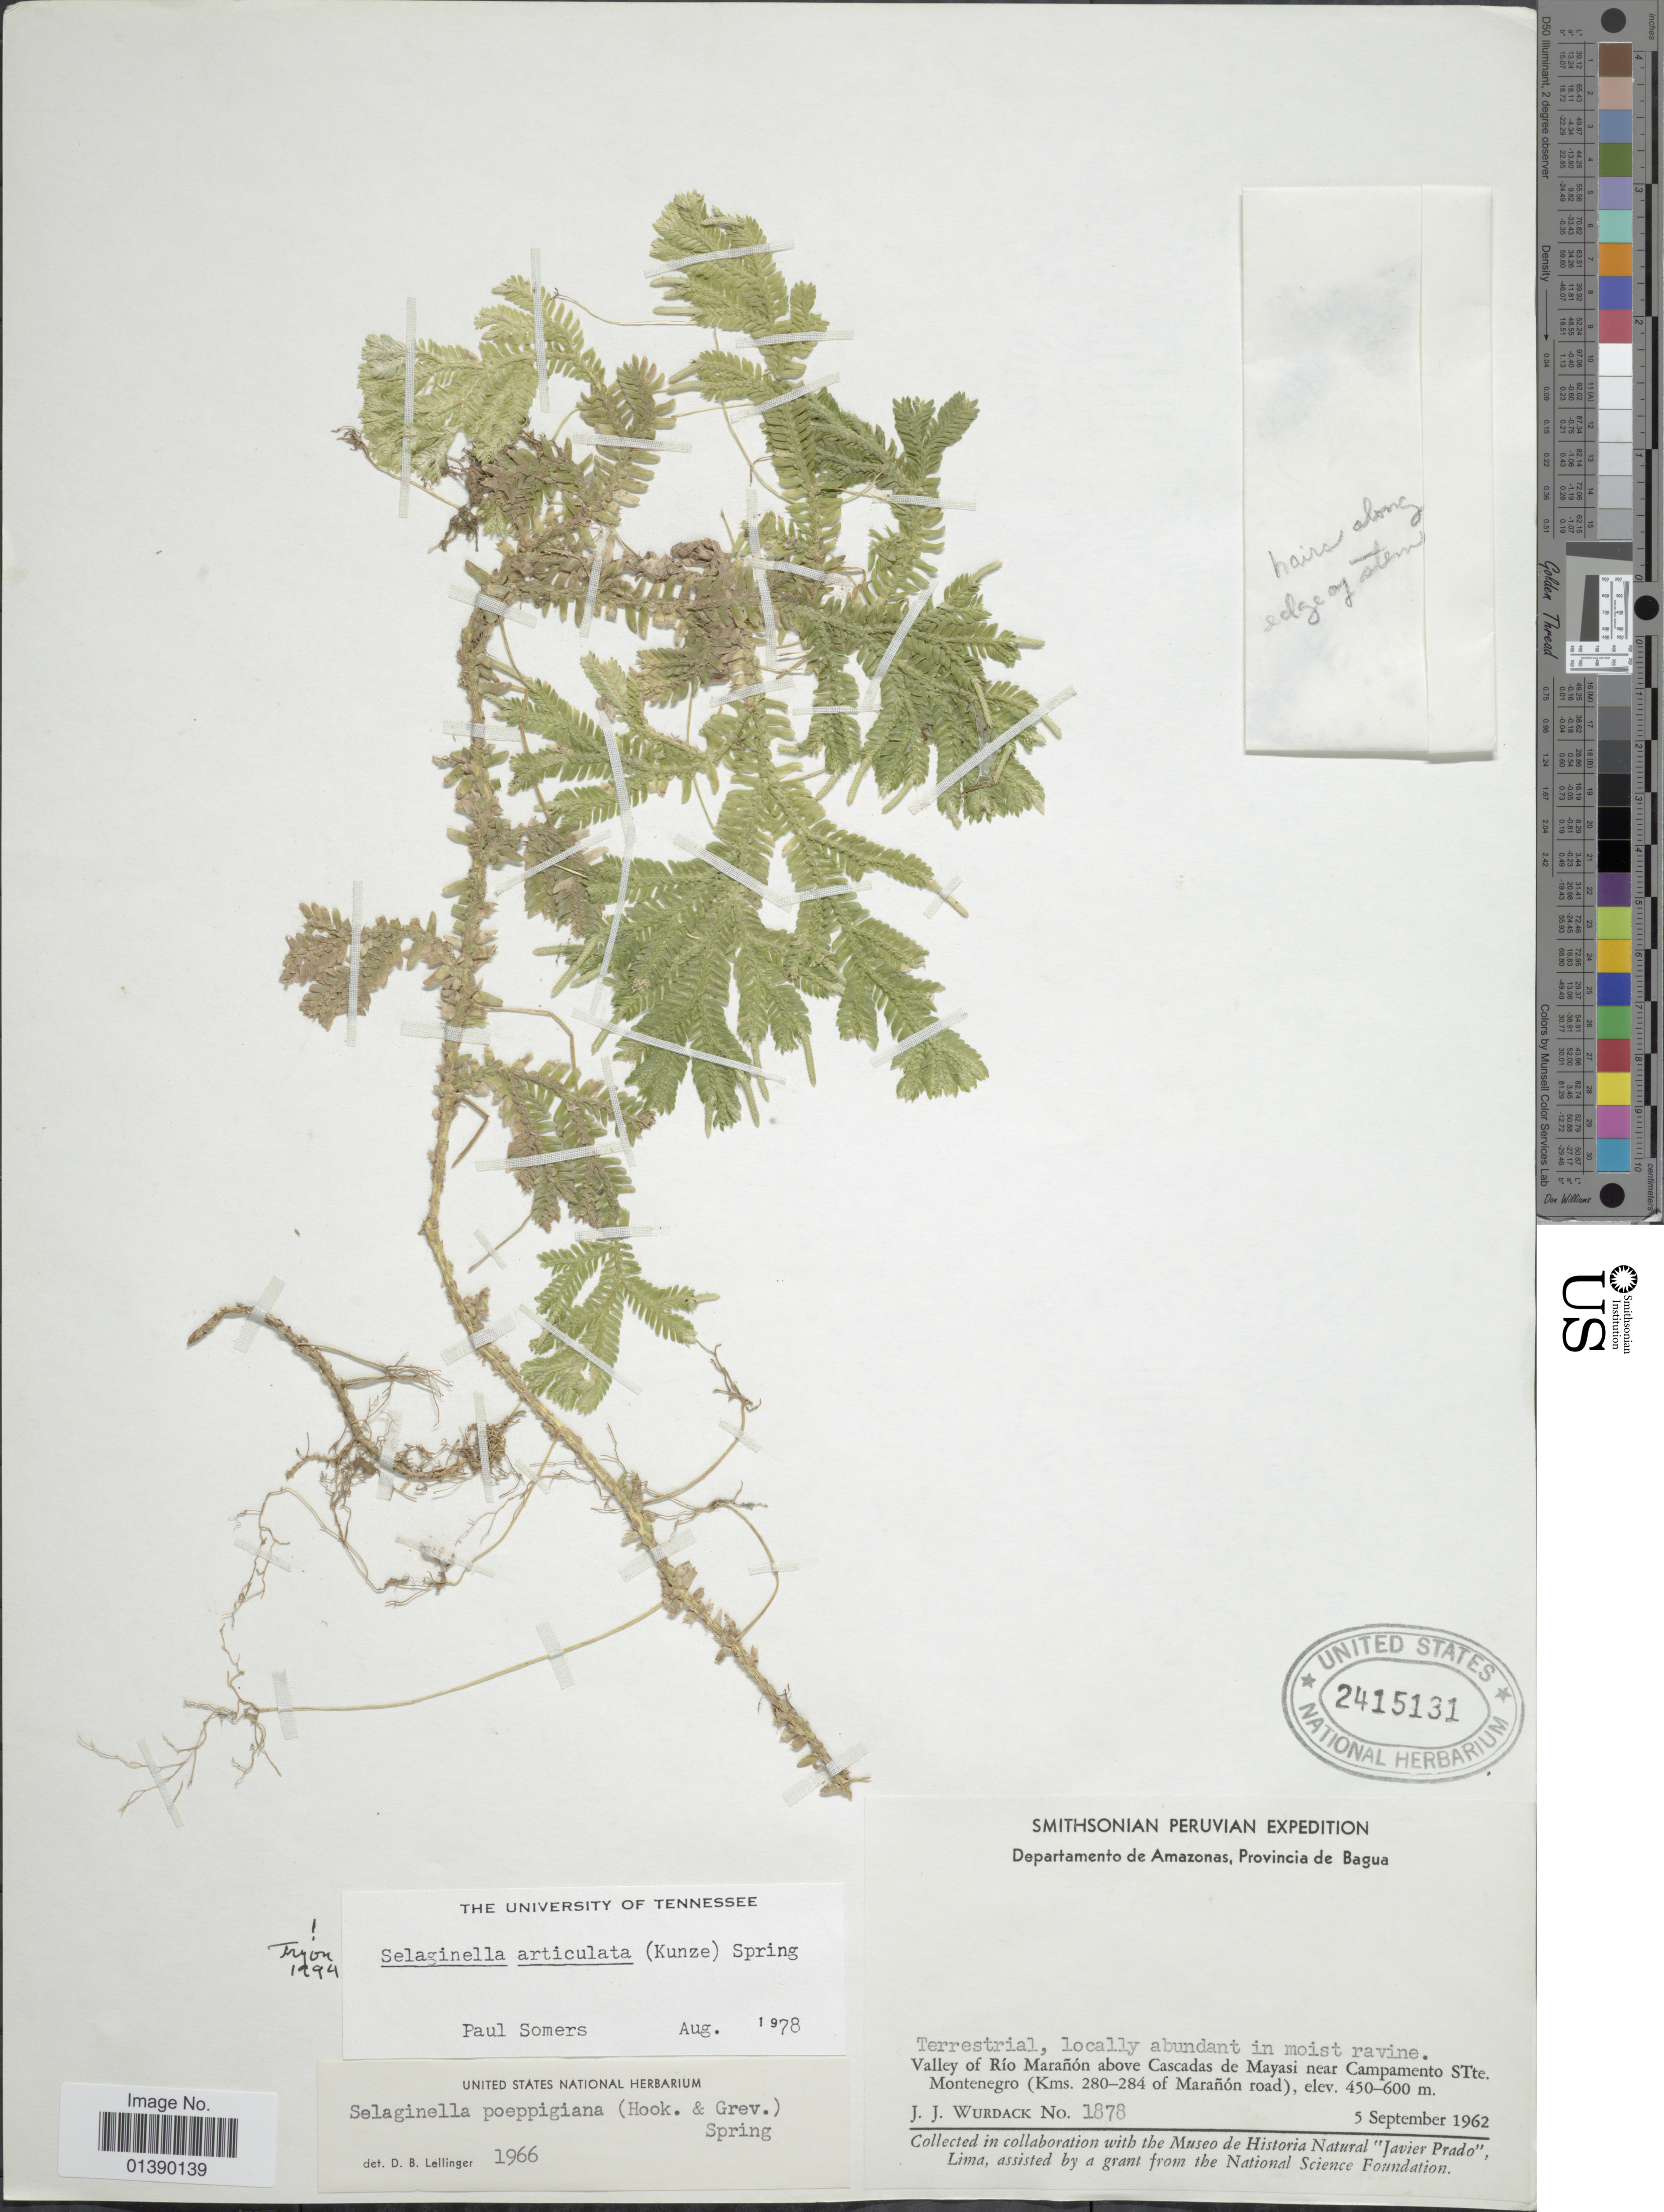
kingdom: Plantae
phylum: Tracheophyta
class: Lycopodiopsida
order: Selaginellales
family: Selaginellaceae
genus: Selaginella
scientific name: Selaginella articulata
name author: (Kunze) Spring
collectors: J. J. Wurdack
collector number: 1878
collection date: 1962-09-05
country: Peru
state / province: Amazonas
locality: Provincia de Bagua, Valley of Río Marañón above Cascadas de Mayasi near Campamento STte Montenegro (Kms. 280-284 of Marañó road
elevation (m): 450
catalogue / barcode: US 2415131